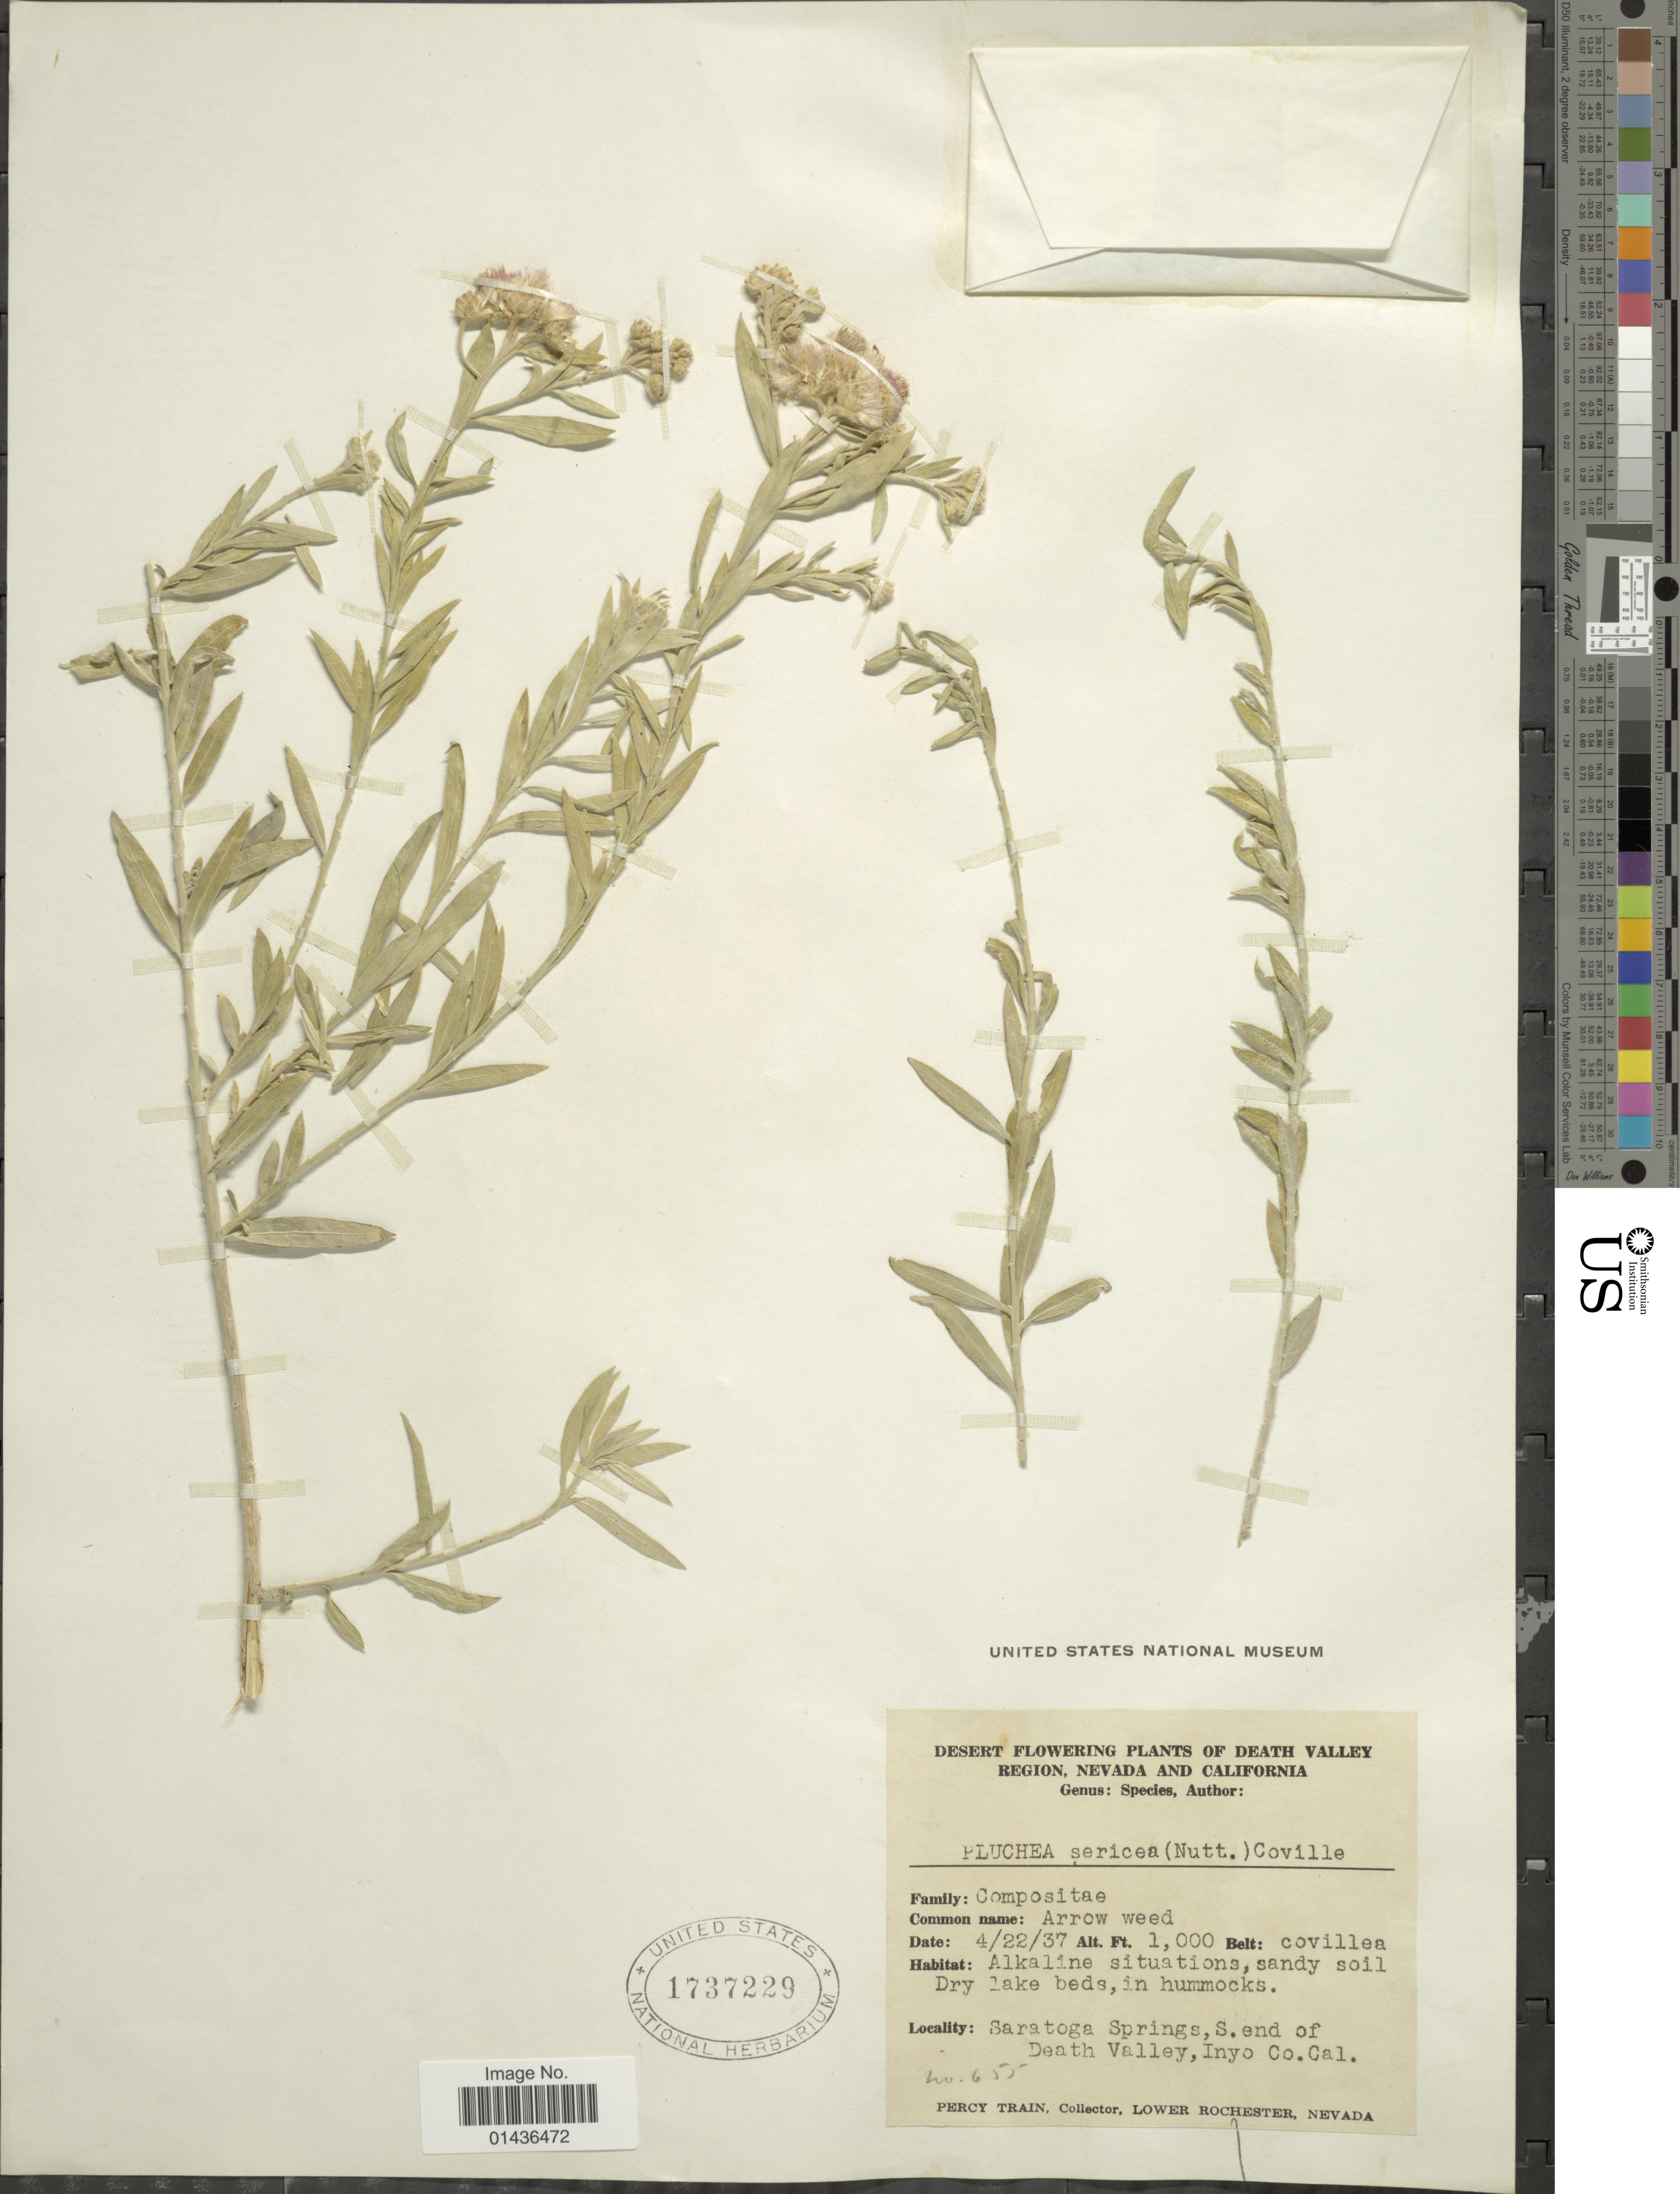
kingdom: Plantae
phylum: Tracheophyta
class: Magnoliopsida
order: Asterales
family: Asteraceae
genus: Pluchea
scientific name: Pluchea sericea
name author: (Nutt.) Coville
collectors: P. Train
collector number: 655*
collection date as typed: Transcribed d/m/y: 22/4/37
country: United States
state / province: California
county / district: Inyo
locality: Saratoga Springs, S. end of Death Valley, Inyo Co., Cal.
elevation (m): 305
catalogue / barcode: US 1737229